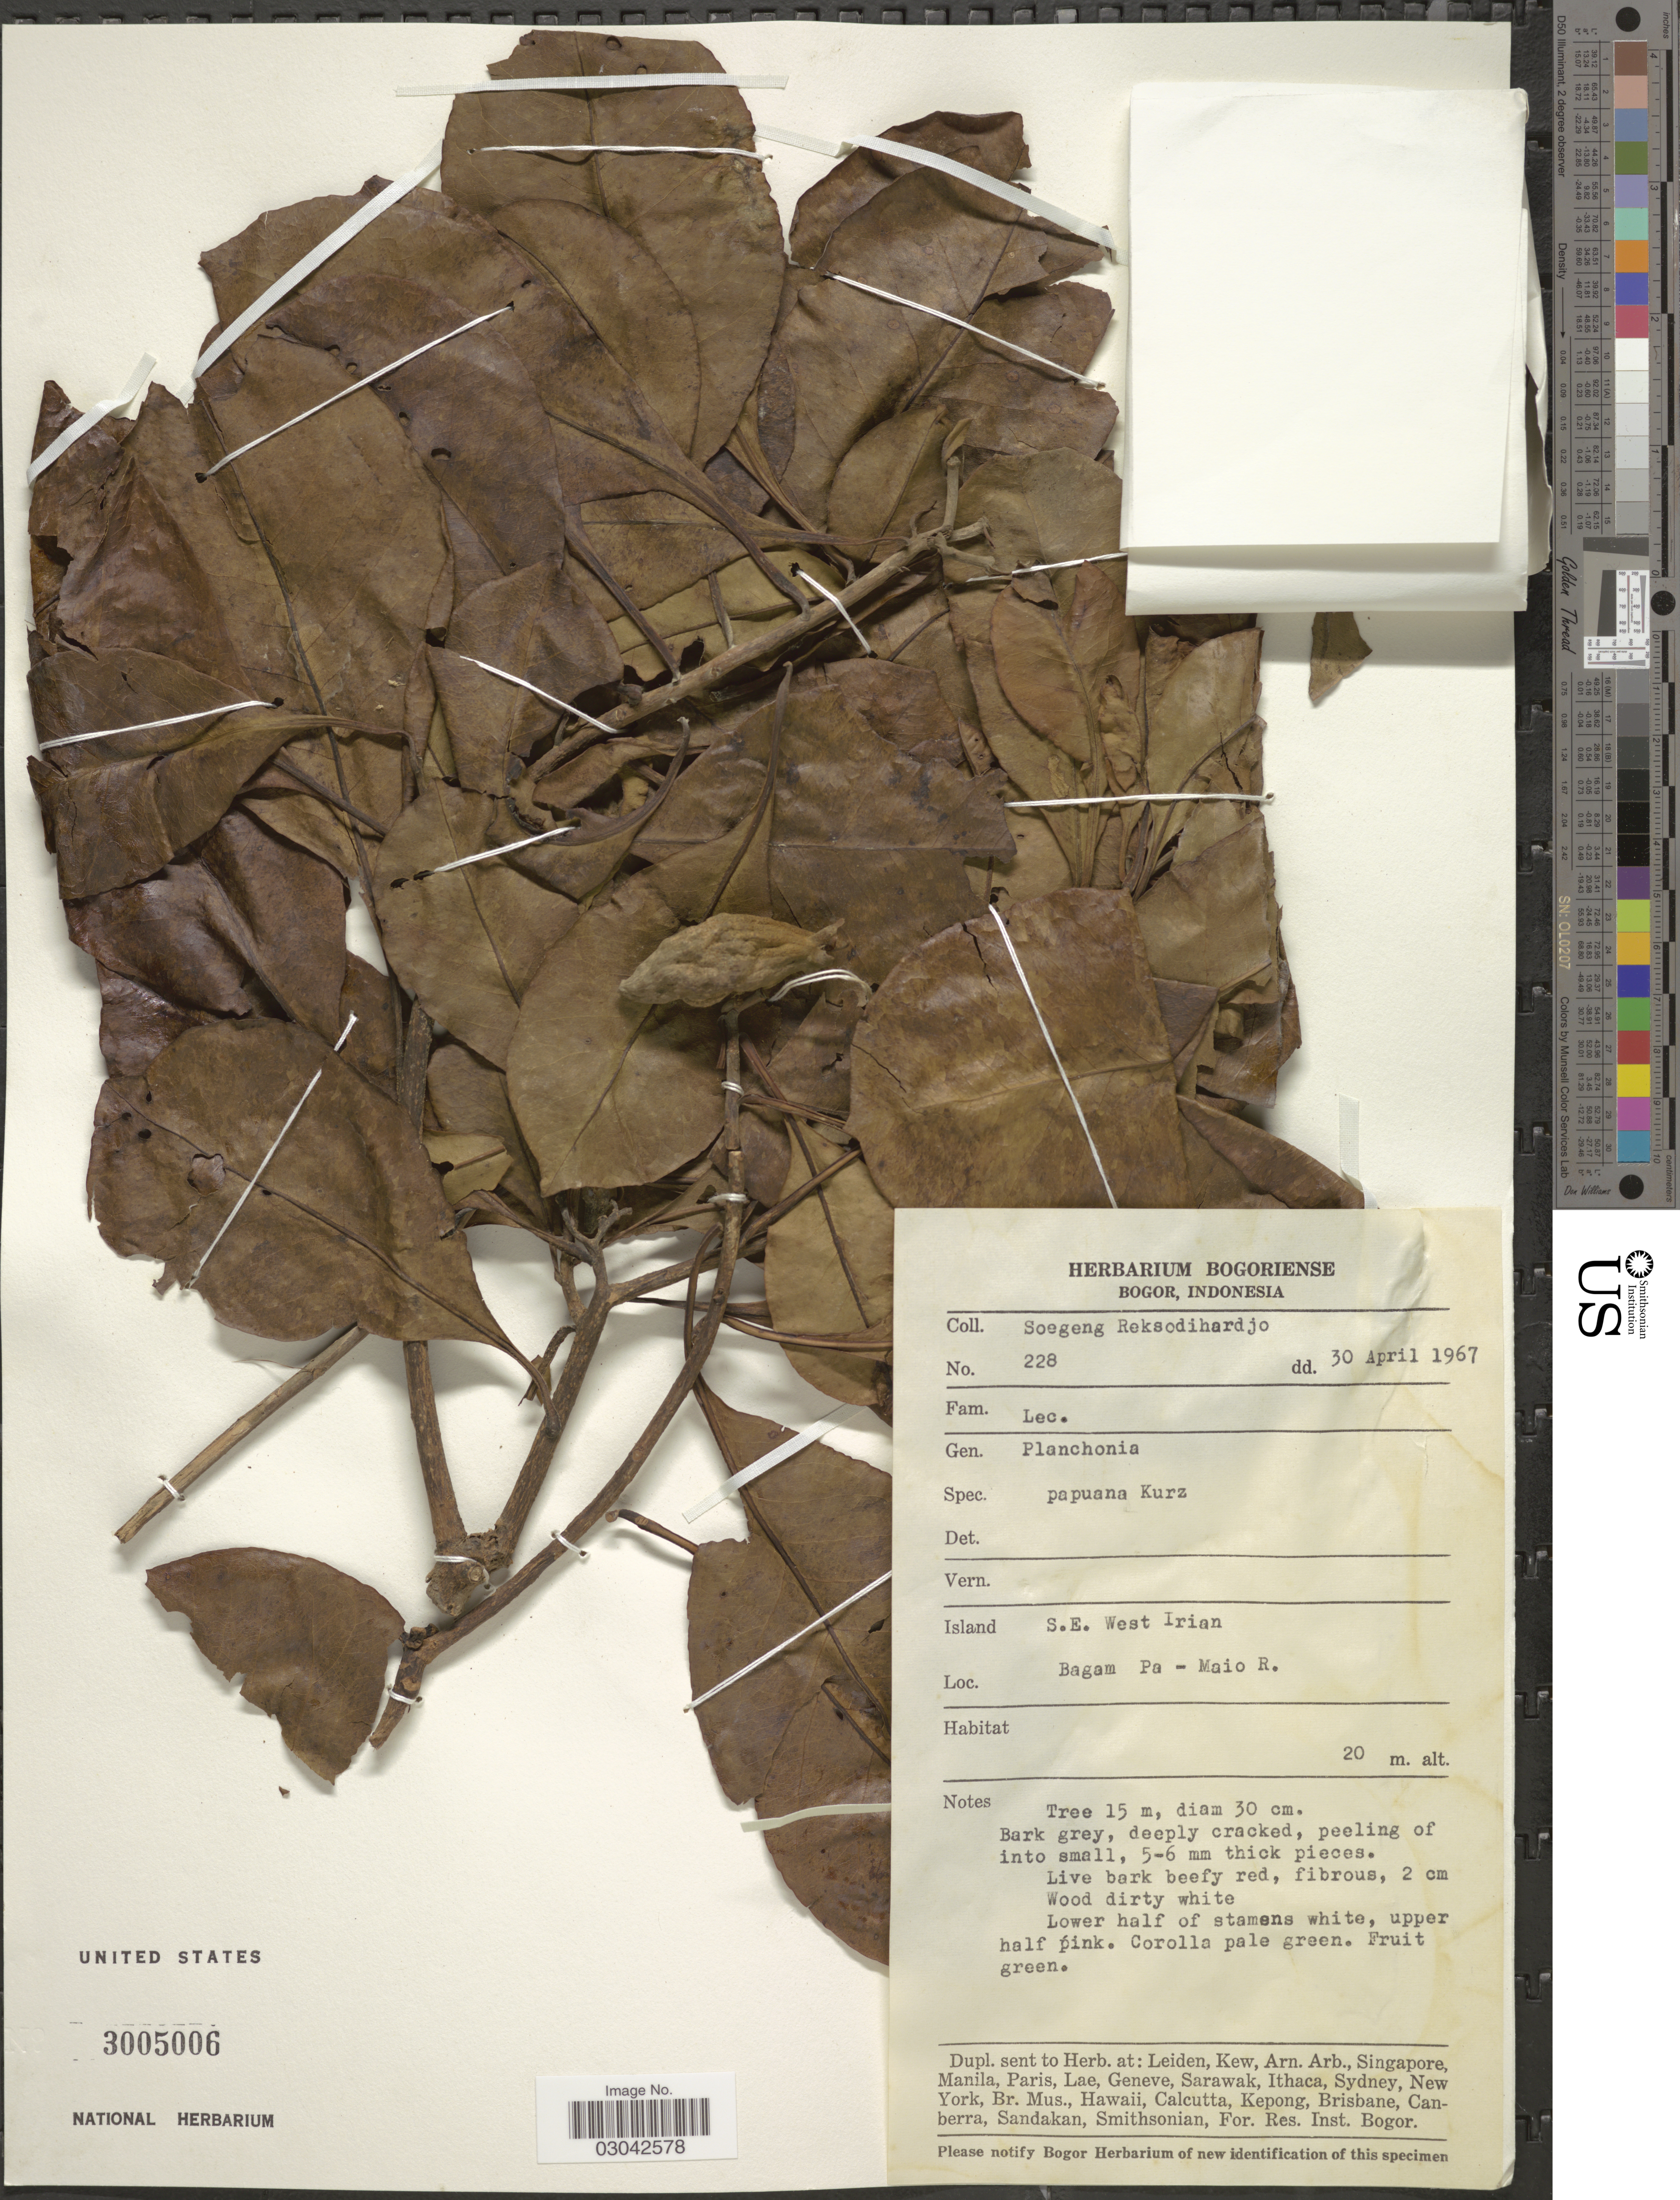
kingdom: Plantae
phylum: Tracheophyta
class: Magnoliopsida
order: Ericales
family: Lecythidaceae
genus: Planchonia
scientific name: Planchonia papuana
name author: Kunth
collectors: S. Reksodihardjo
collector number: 228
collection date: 1967-04-30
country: Indonesia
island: New Guinea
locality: Island S.E. West Irian. Bagam Pa - Maio R.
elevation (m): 20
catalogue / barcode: US 3005006